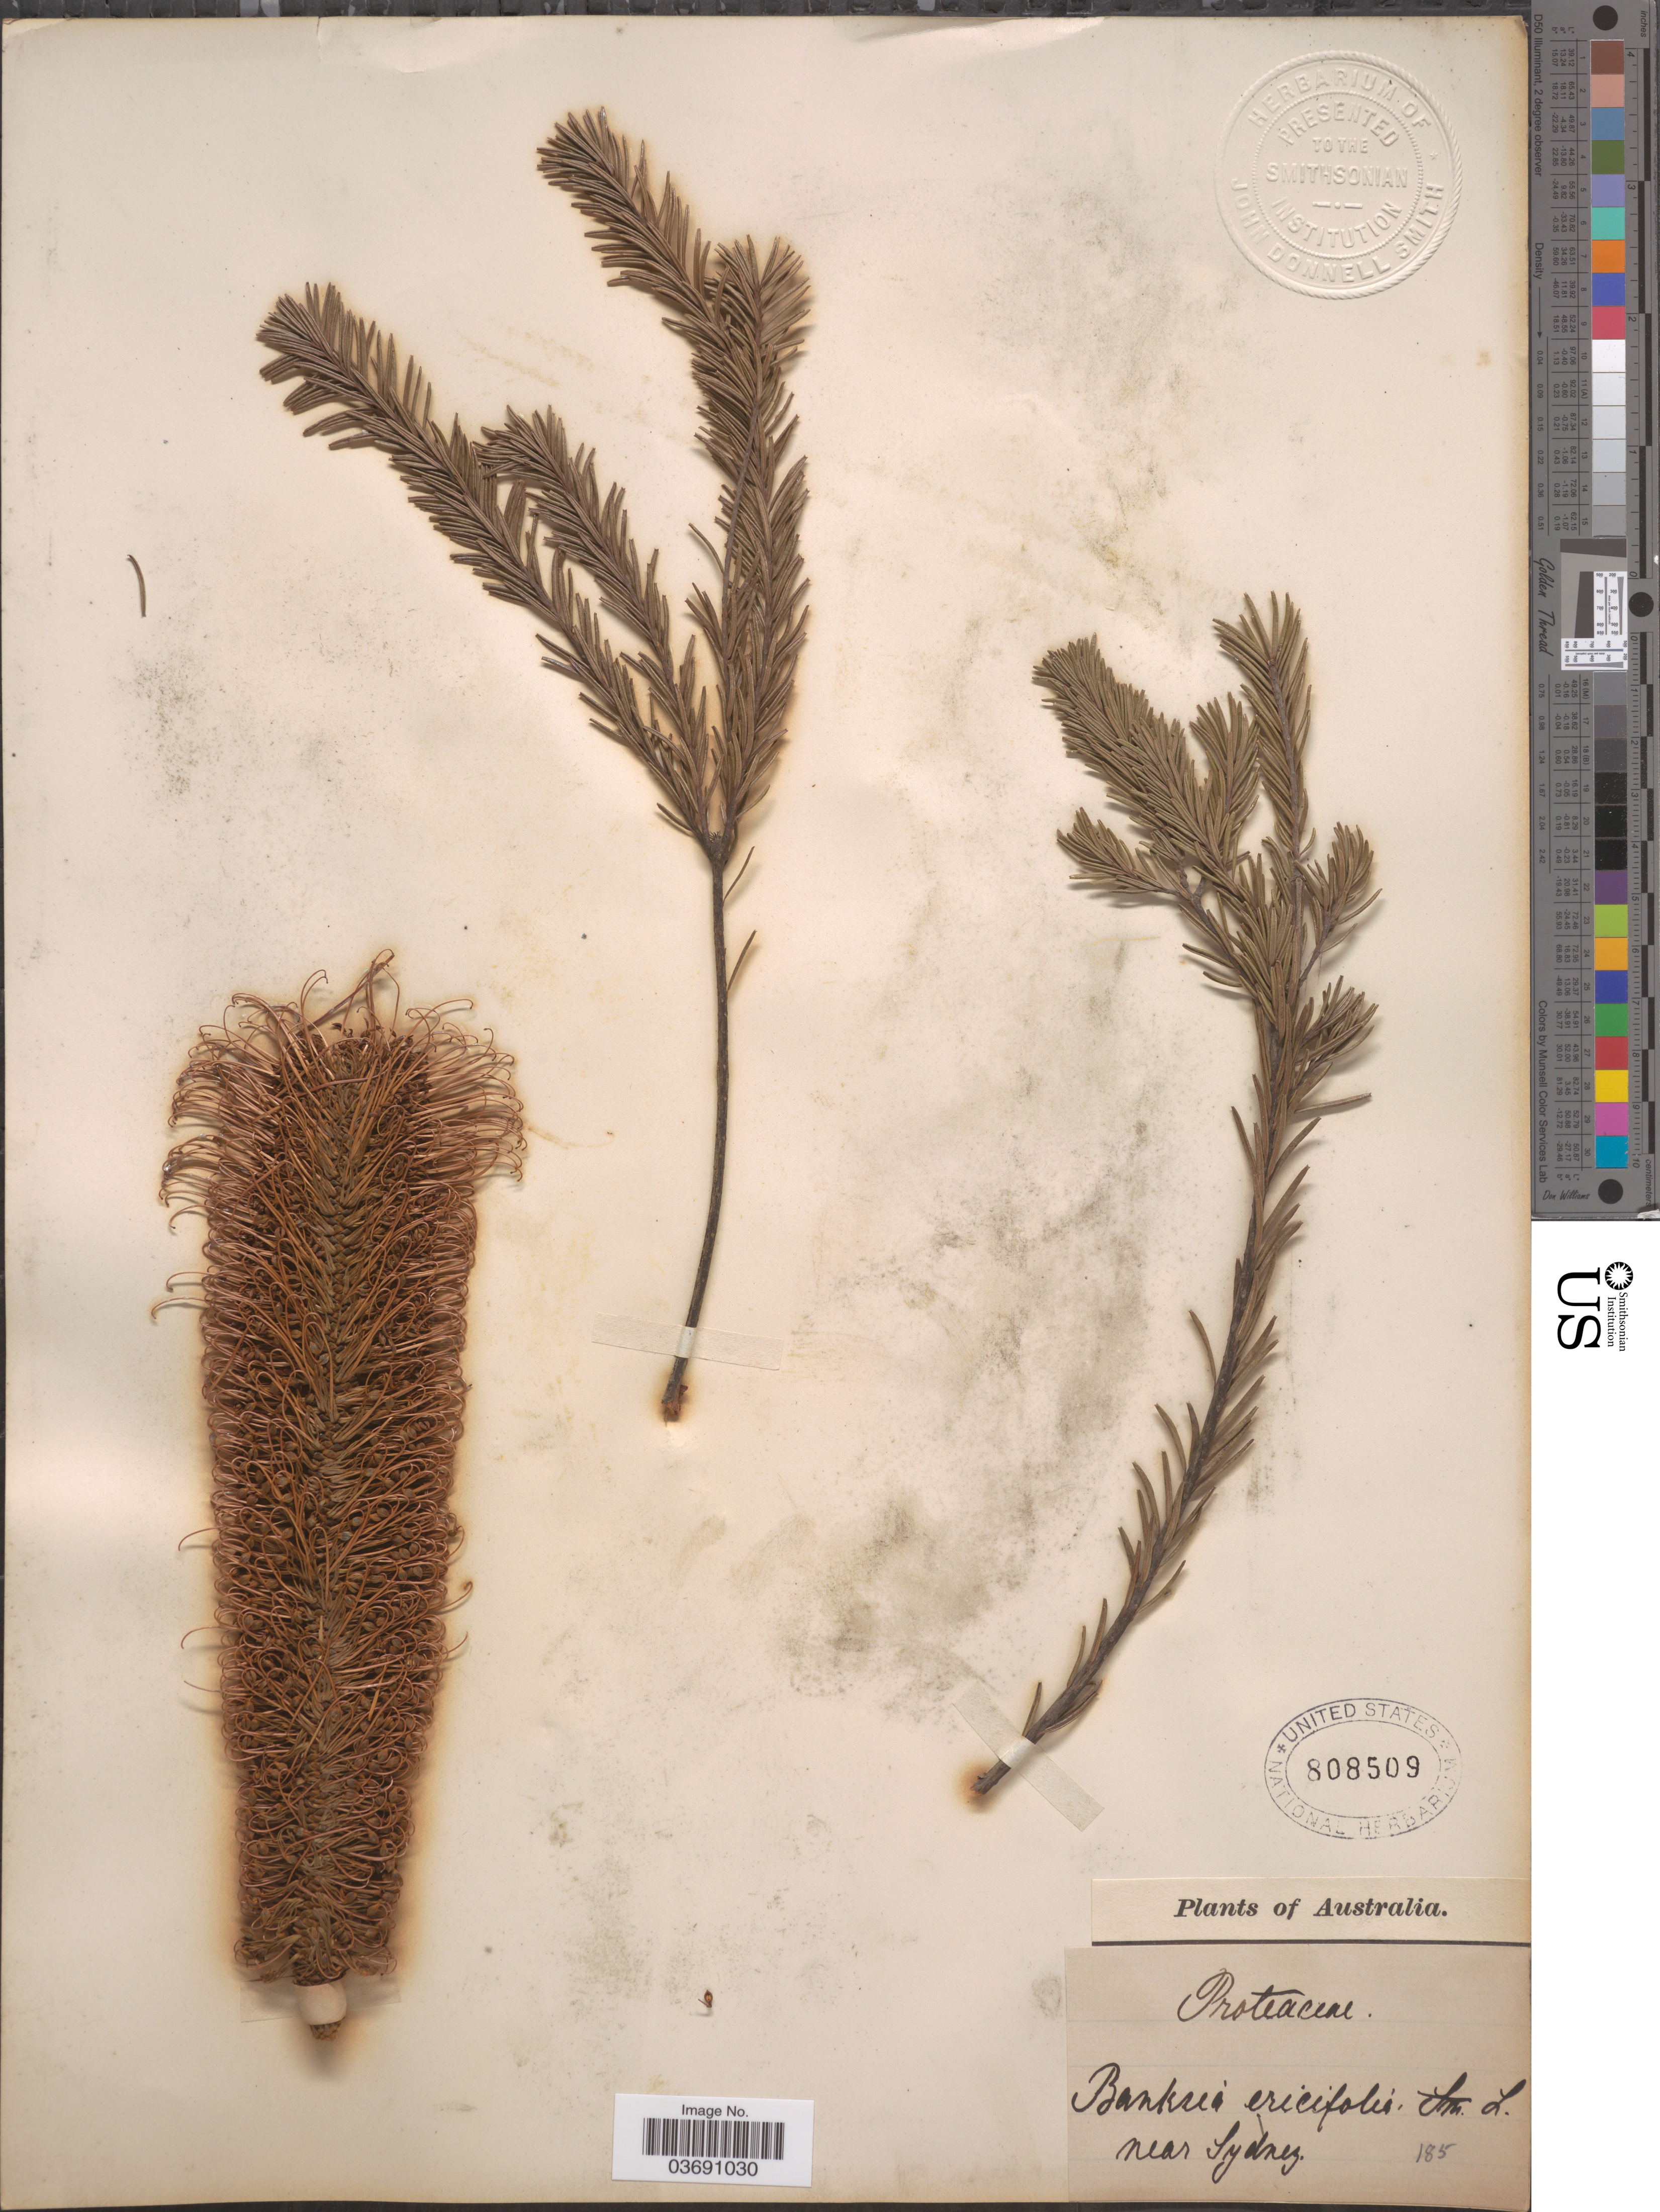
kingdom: Plantae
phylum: Tracheophyta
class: Magnoliopsida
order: Proteales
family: Proteaceae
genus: Banksia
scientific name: Banksia ericifolia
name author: L. f.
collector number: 185?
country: Australia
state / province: New South Wales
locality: Near Sydney.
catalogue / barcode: US 808509